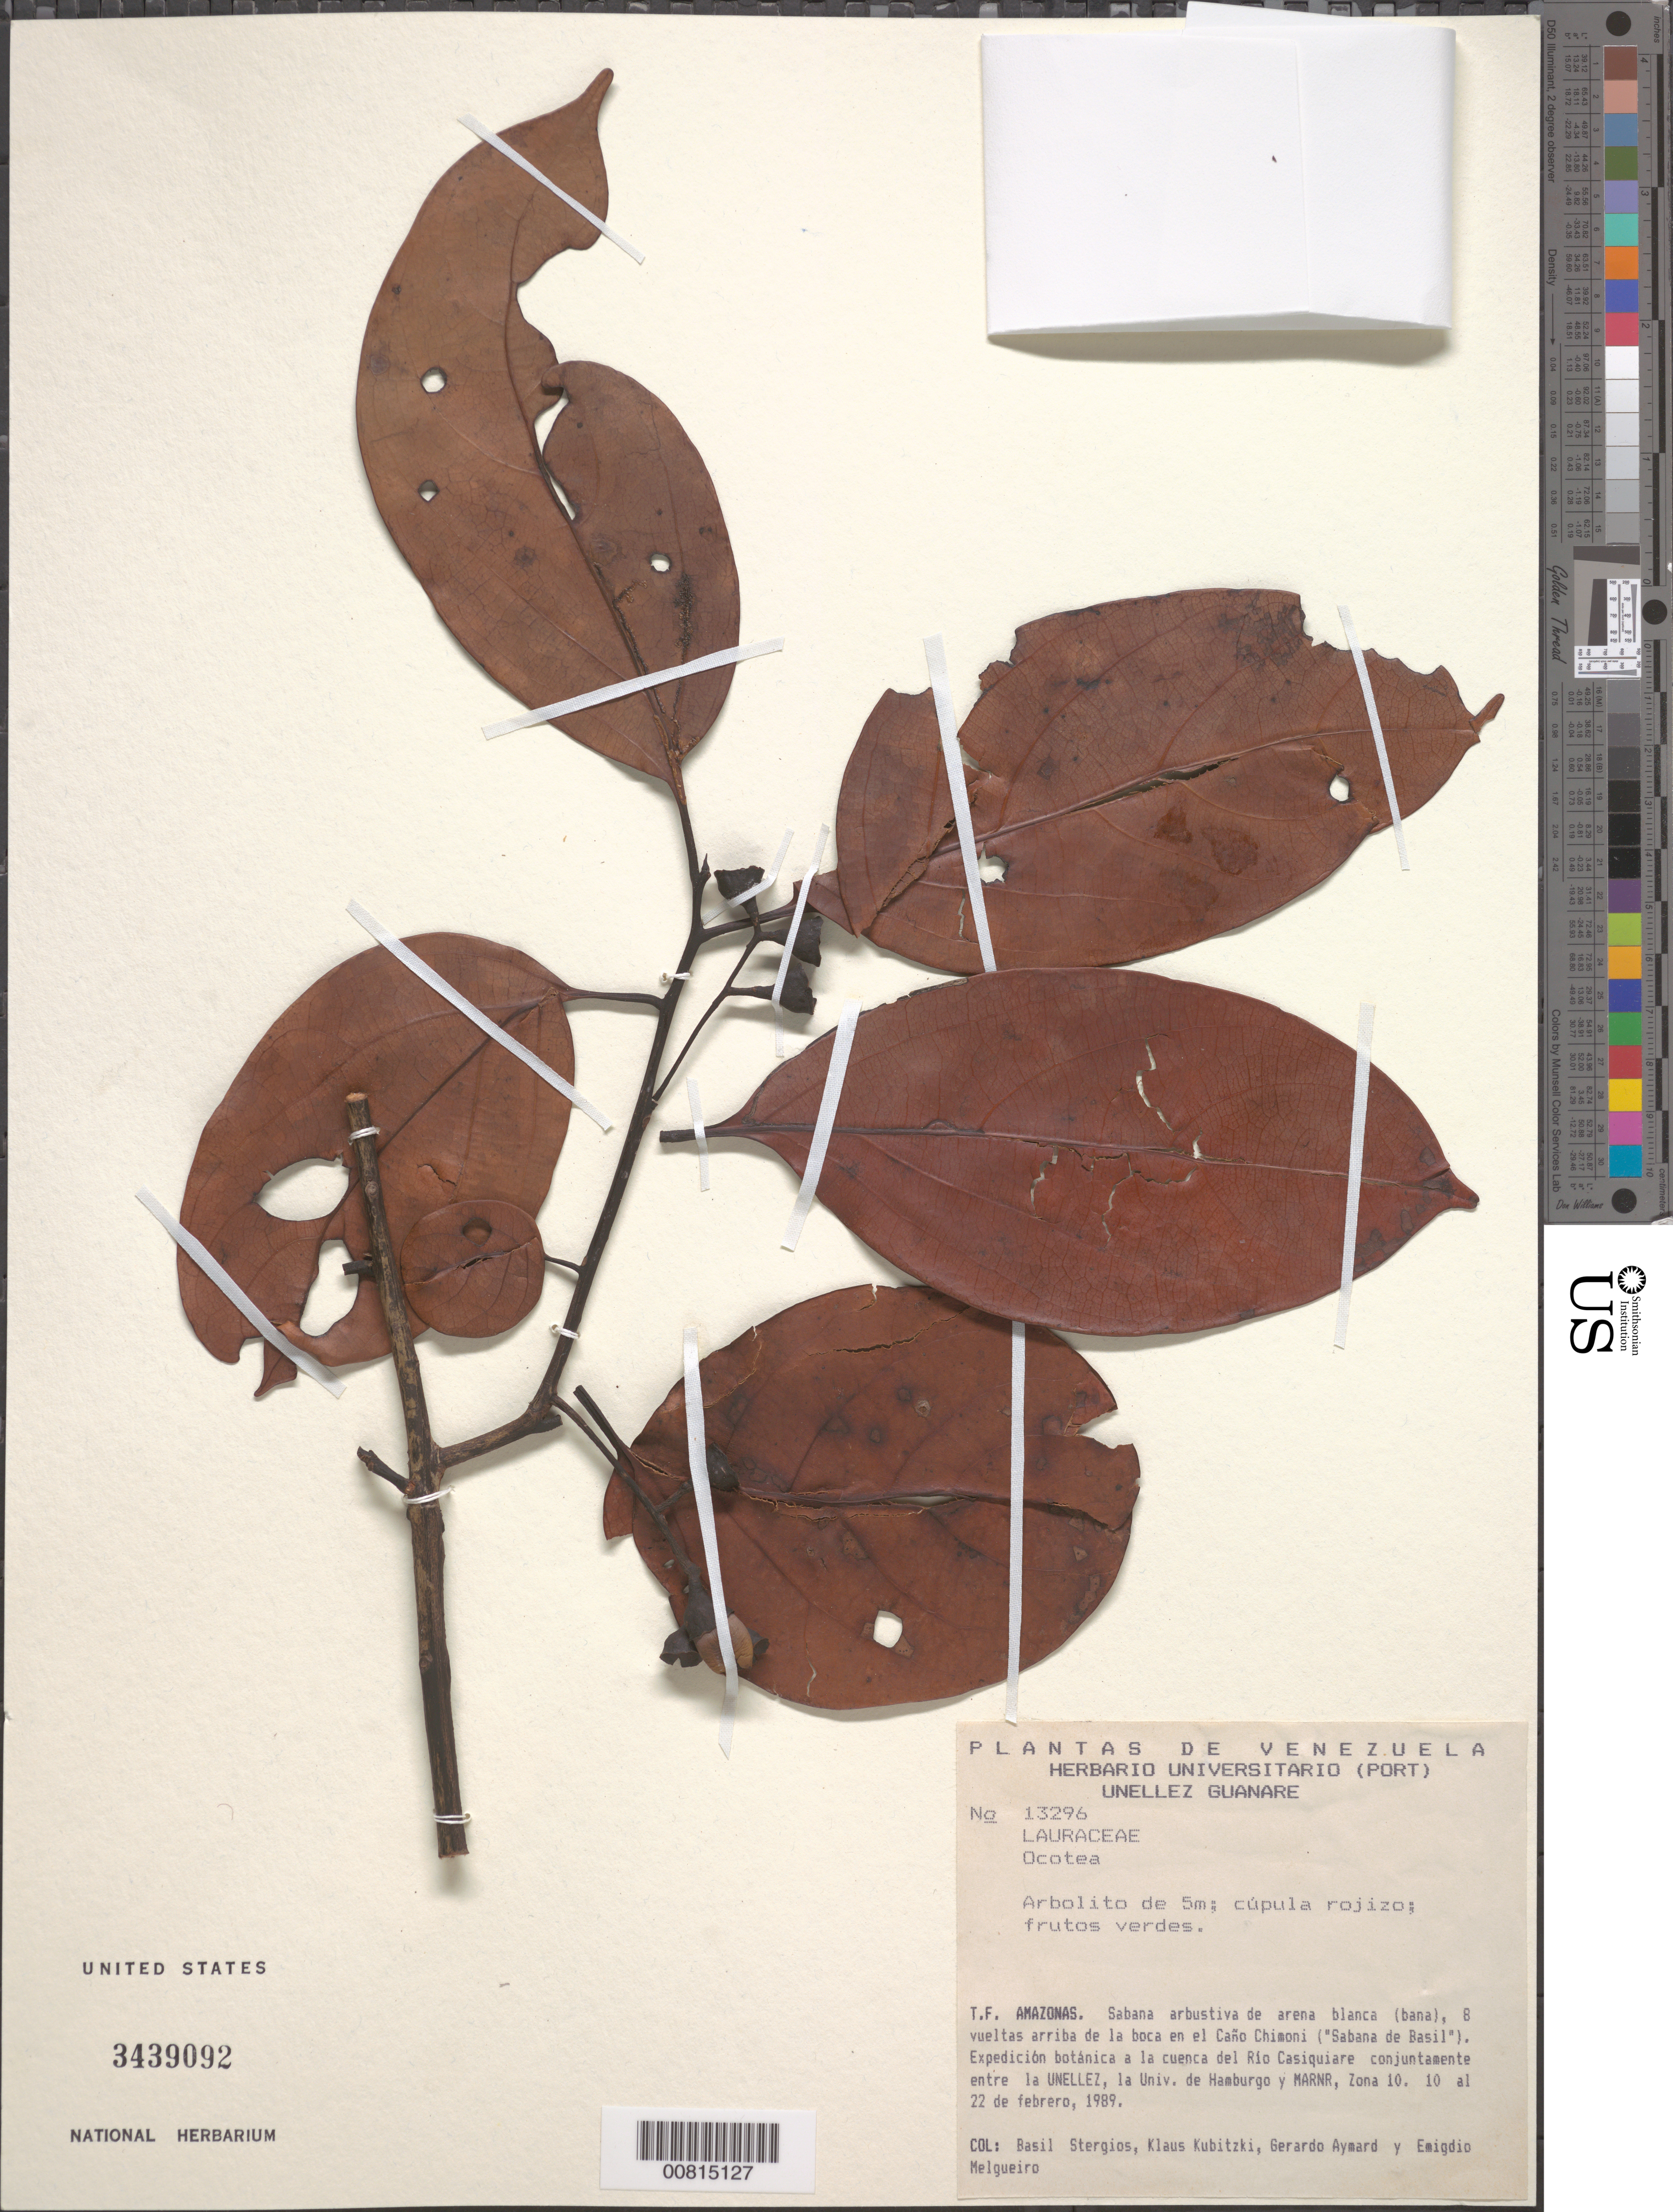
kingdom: Plantae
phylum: Tracheophyta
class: Magnoliopsida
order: Laurales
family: Lauraceae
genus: Ocotea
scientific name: Ocotea sp.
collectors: B. G. Stergios, K. Kubitzki, G. A. Aymard & E. Melgueiro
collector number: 13296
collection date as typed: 10-Feb-89 to 22-Feb-89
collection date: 1989-02-10/1989-02-22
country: Venezuela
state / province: Amazonas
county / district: Río Negro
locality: Río Casiquiare basin; Caño Chimoni ("Sabana de Basil")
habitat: Sabana arbustiva de arena blanca (bana)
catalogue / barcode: US 3439092